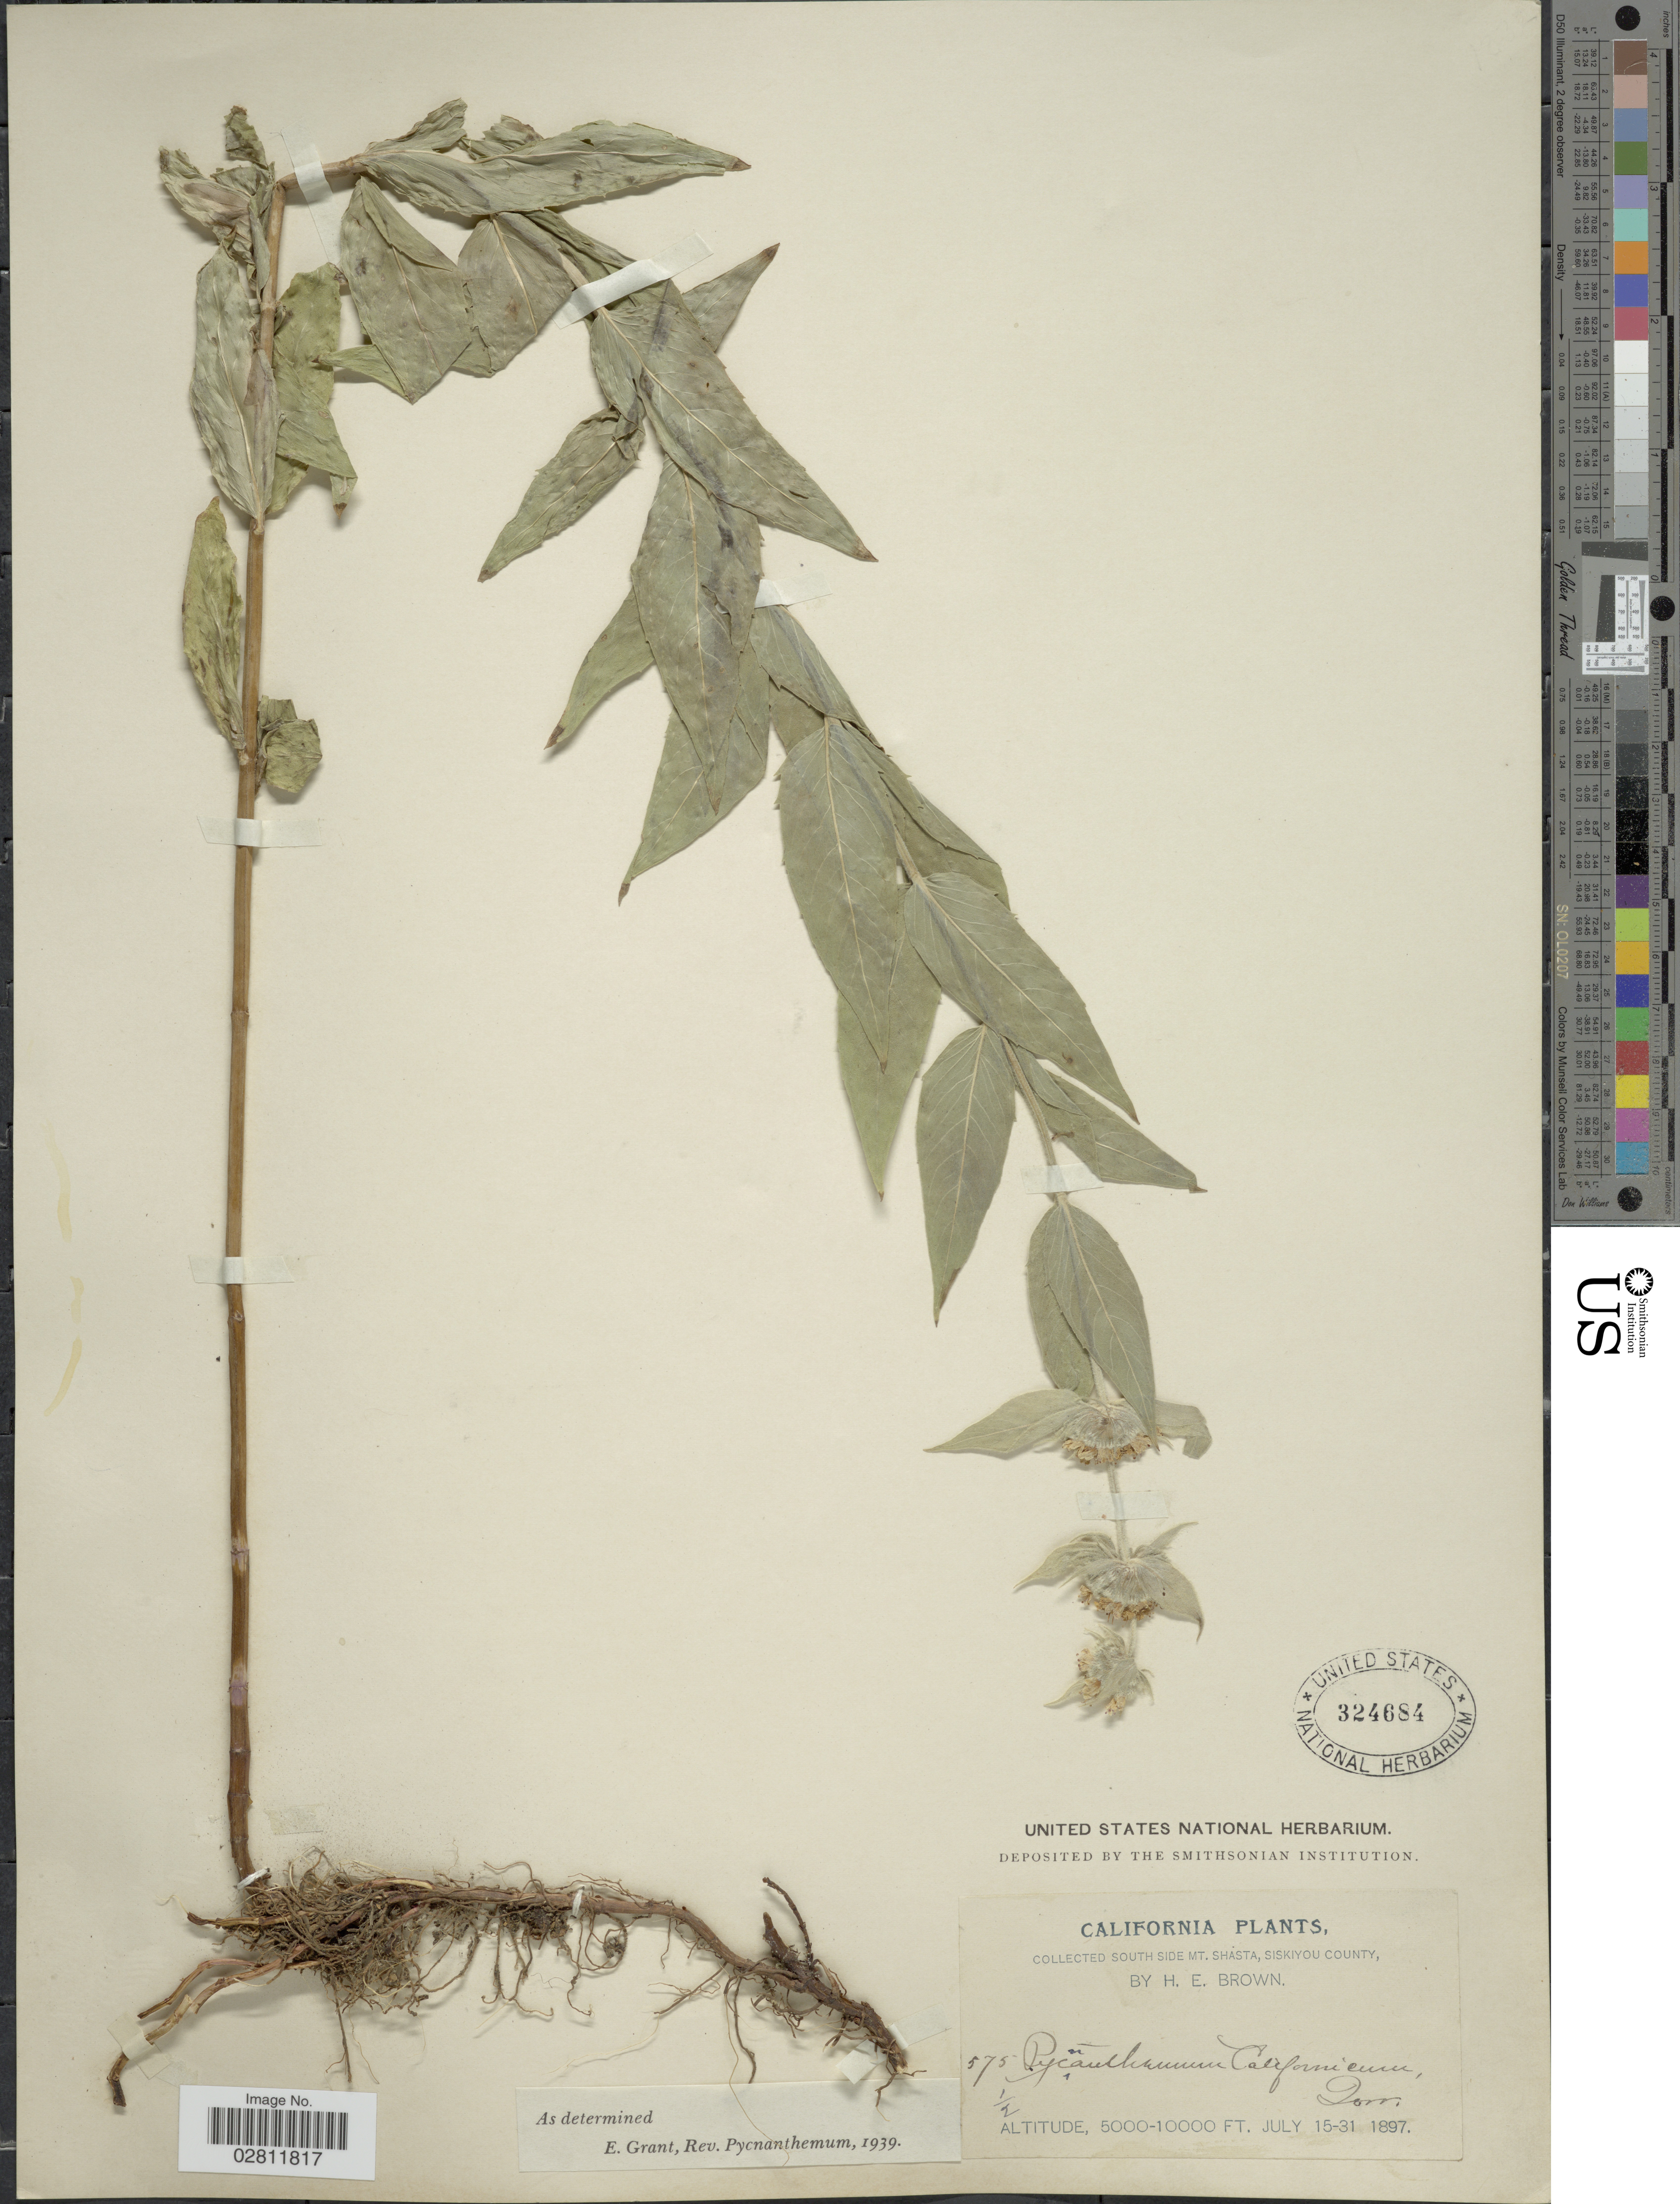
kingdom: Plantae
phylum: Tracheophyta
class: Magnoliopsida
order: Lamiales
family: Lamiaceae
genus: Pycnanthemum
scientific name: Pycnanthemum californicum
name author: Torr. ex Durand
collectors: H. E. Brown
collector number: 575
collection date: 1897-07-15/1897-07-31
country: United States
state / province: California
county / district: Siskiyou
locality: South side Mt. Shasta, Siskiyou County.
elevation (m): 1524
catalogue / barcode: US 324684